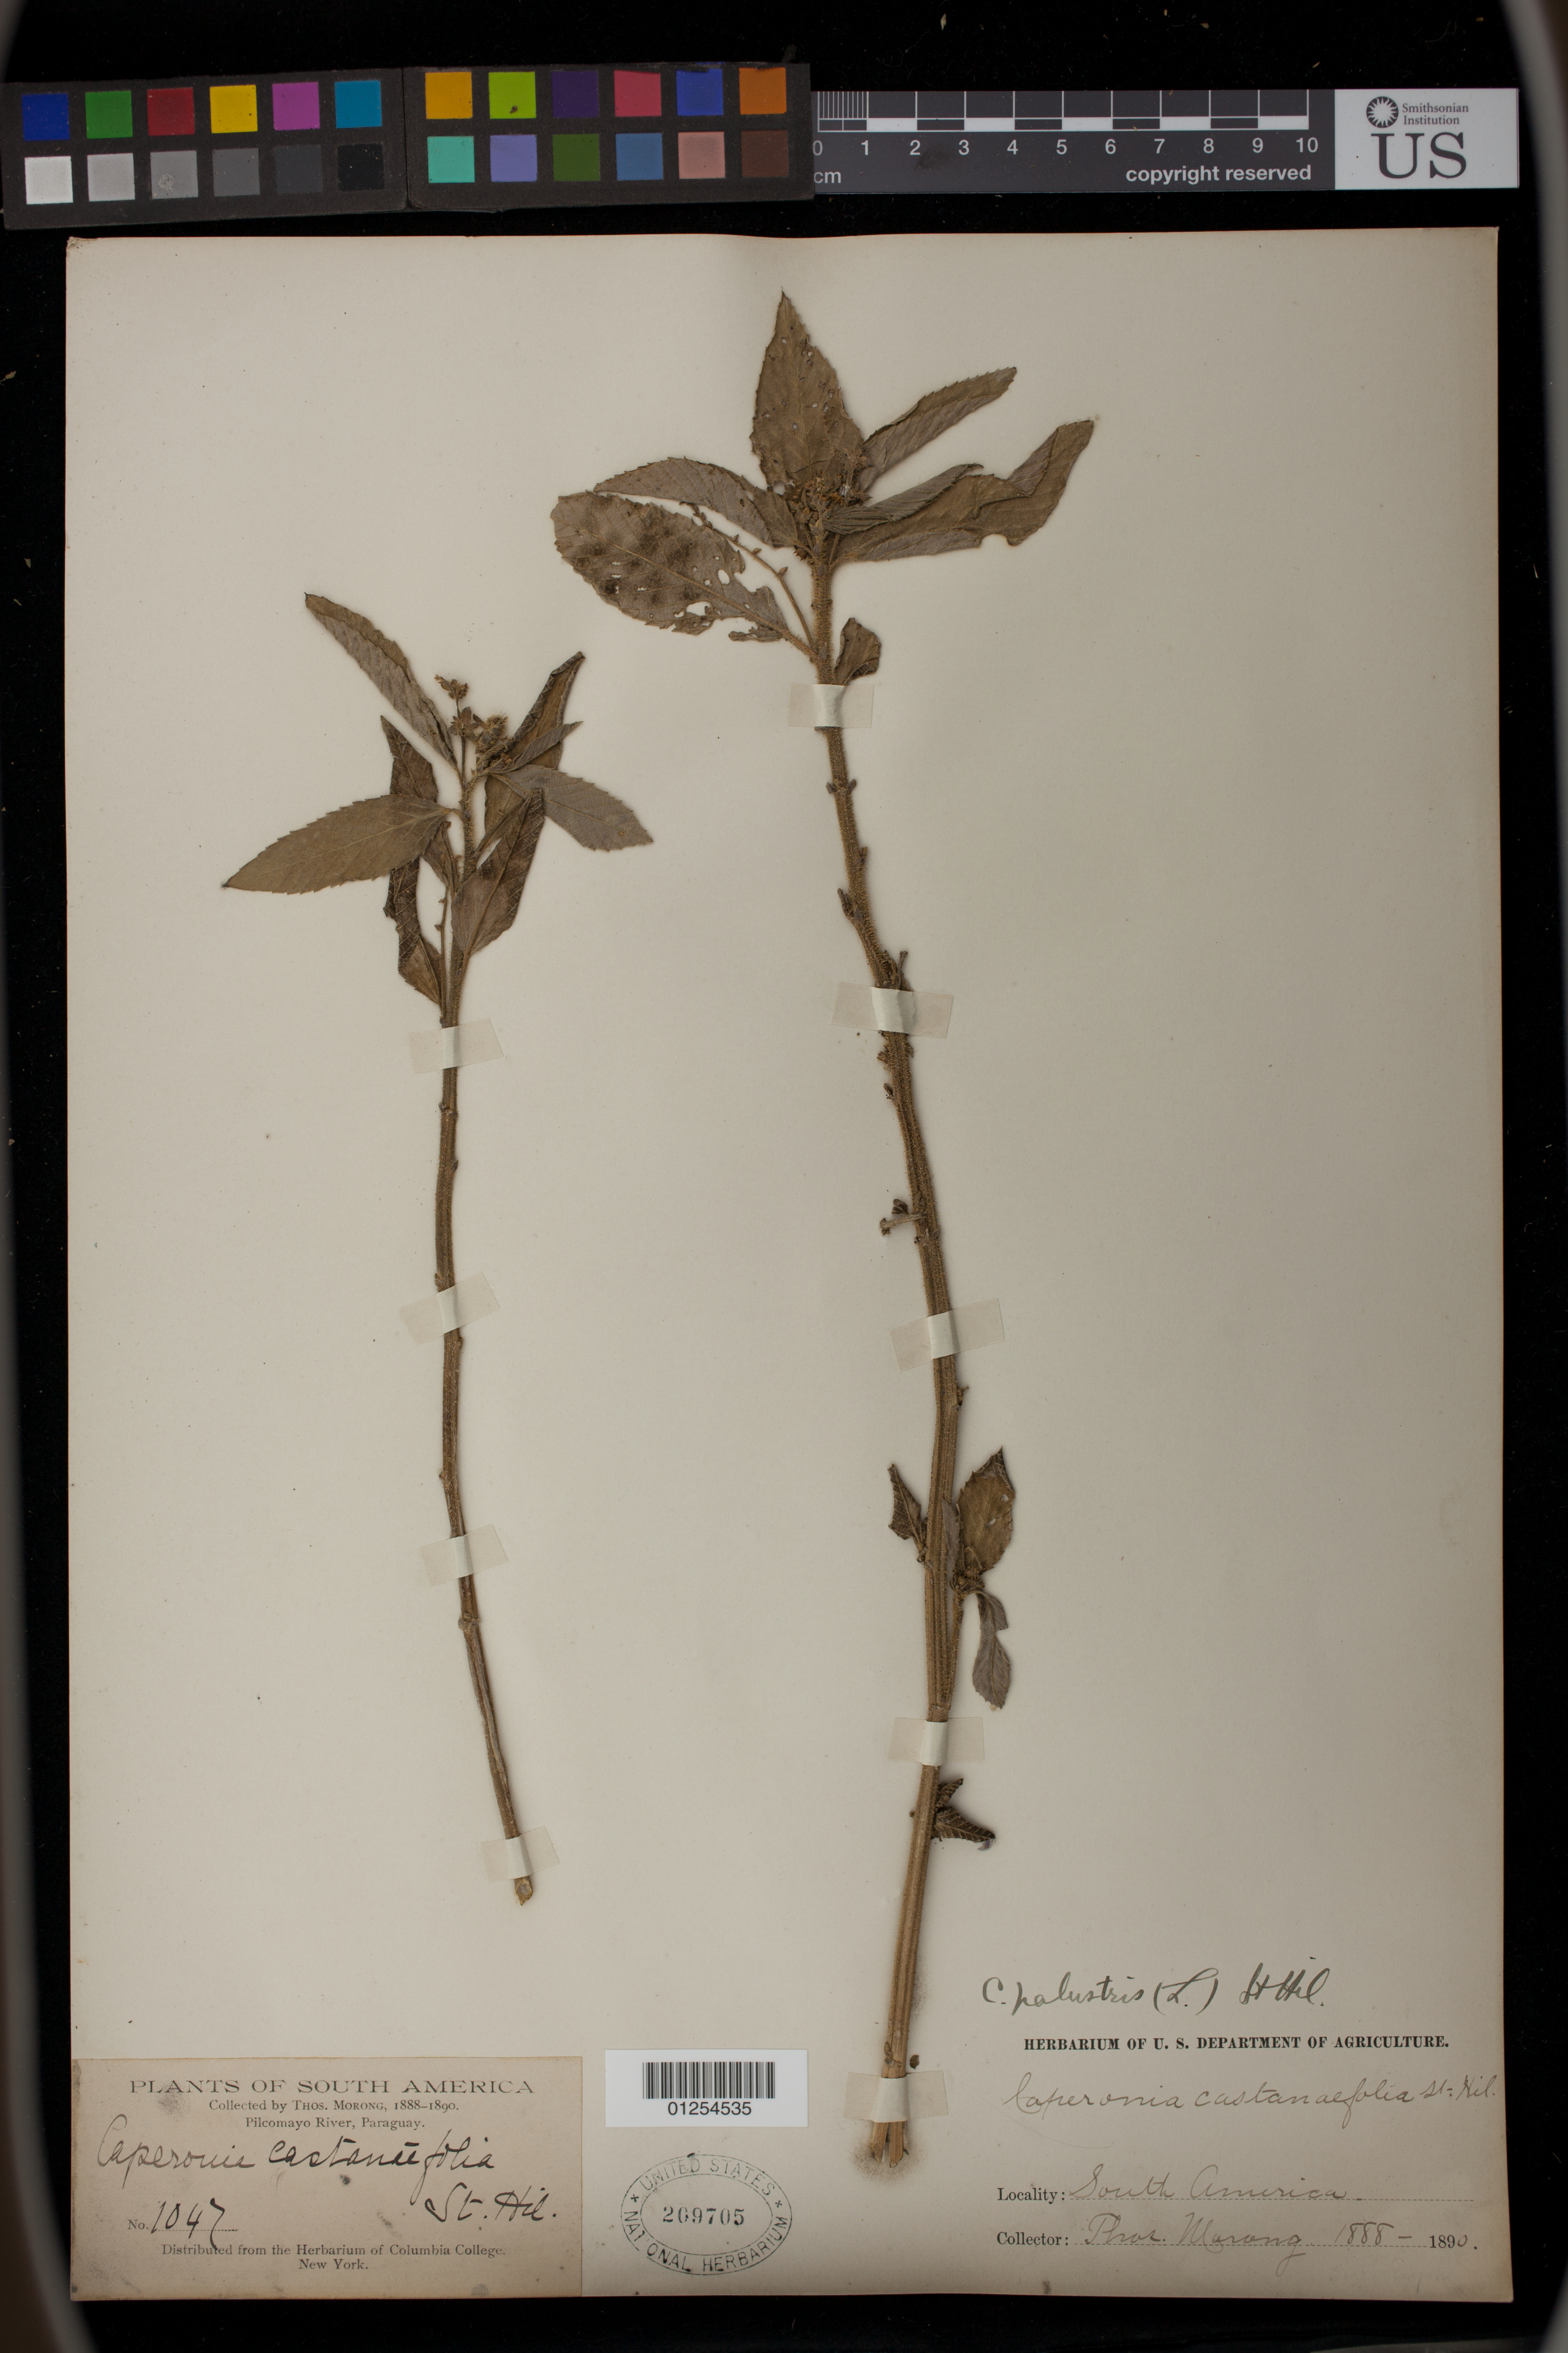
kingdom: Plantae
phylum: Tracheophyta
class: Magnoliopsida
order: Malpighiales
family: Euphorbiaceae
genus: Caperonia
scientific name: Caperonia palustris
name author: (L.) A. St.-Hil.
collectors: T. Morong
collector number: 1047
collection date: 1888/1890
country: Paraguay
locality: Pilcomayo River.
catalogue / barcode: US 209705